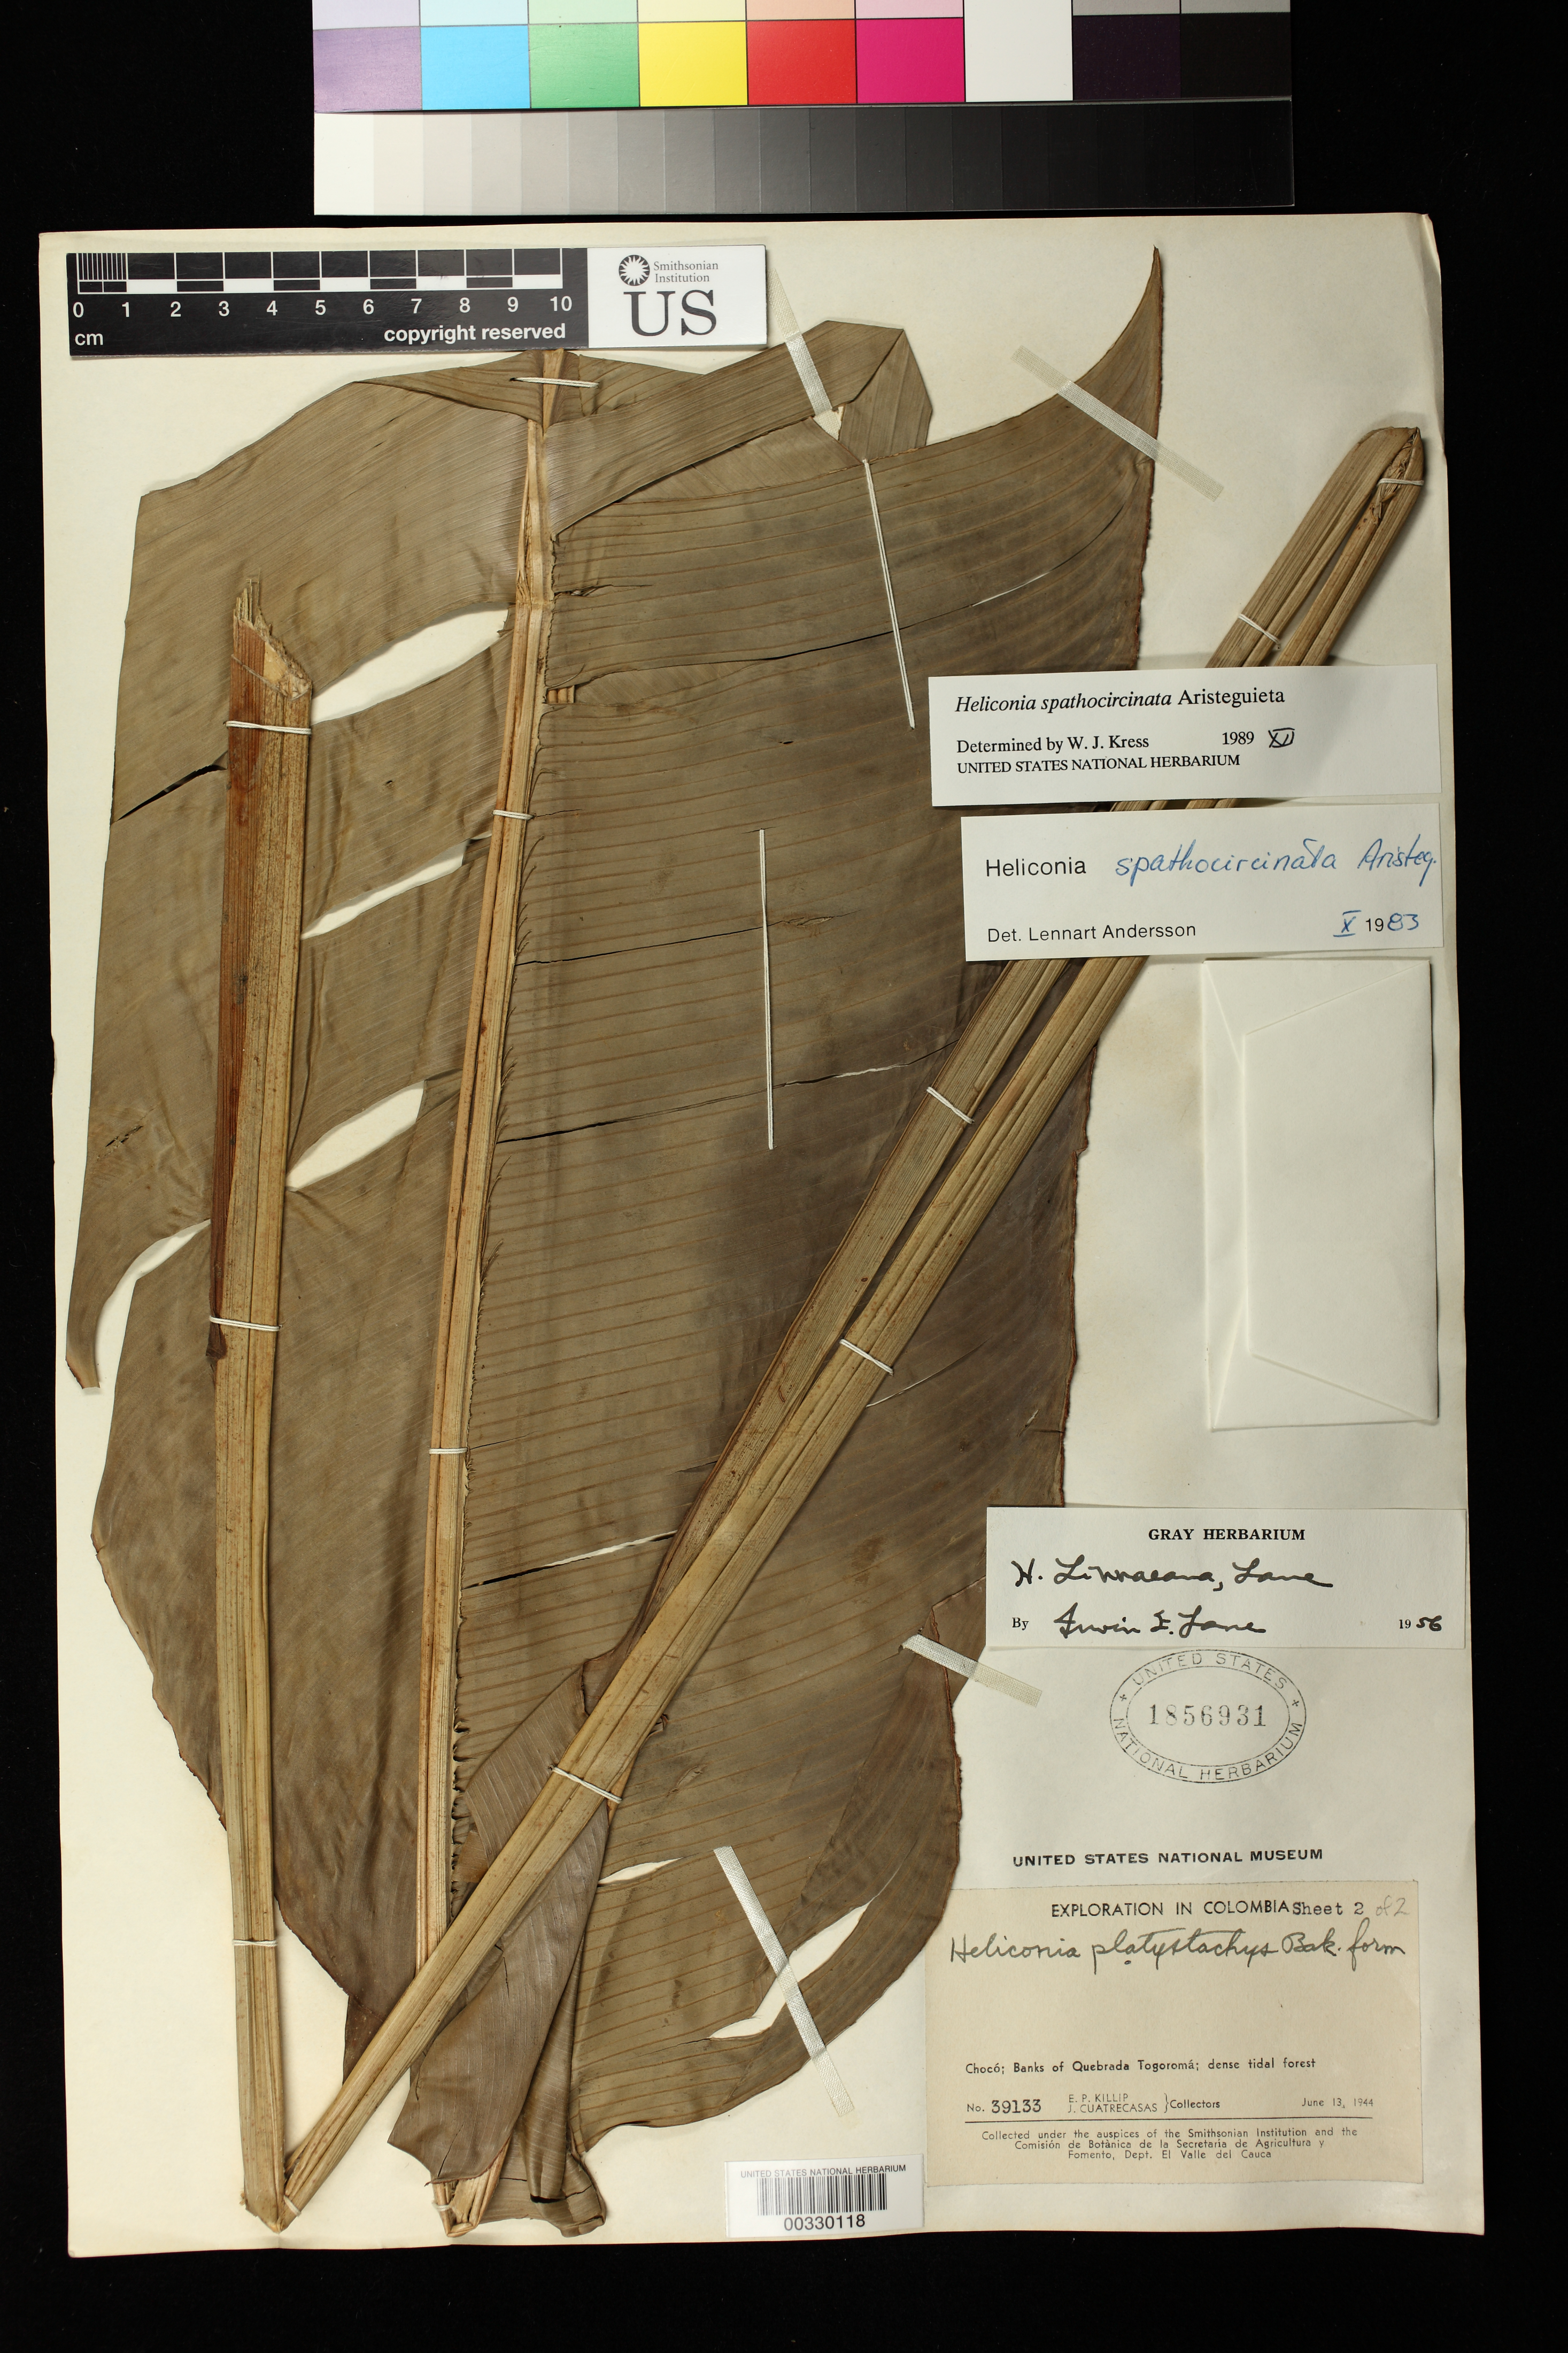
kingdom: Plantae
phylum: Tracheophyta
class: Liliopsida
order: Zingiberales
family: Heliconiaceae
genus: Heliconia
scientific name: Heliconia spathocircinata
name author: Aristeg.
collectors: E. P. Killip & J. Cuatrecasas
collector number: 39133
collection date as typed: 13 Jun 1944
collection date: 1944-06-13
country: Colombia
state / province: Chocó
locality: Banks of Quebrada Togoroma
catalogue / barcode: US 1856931